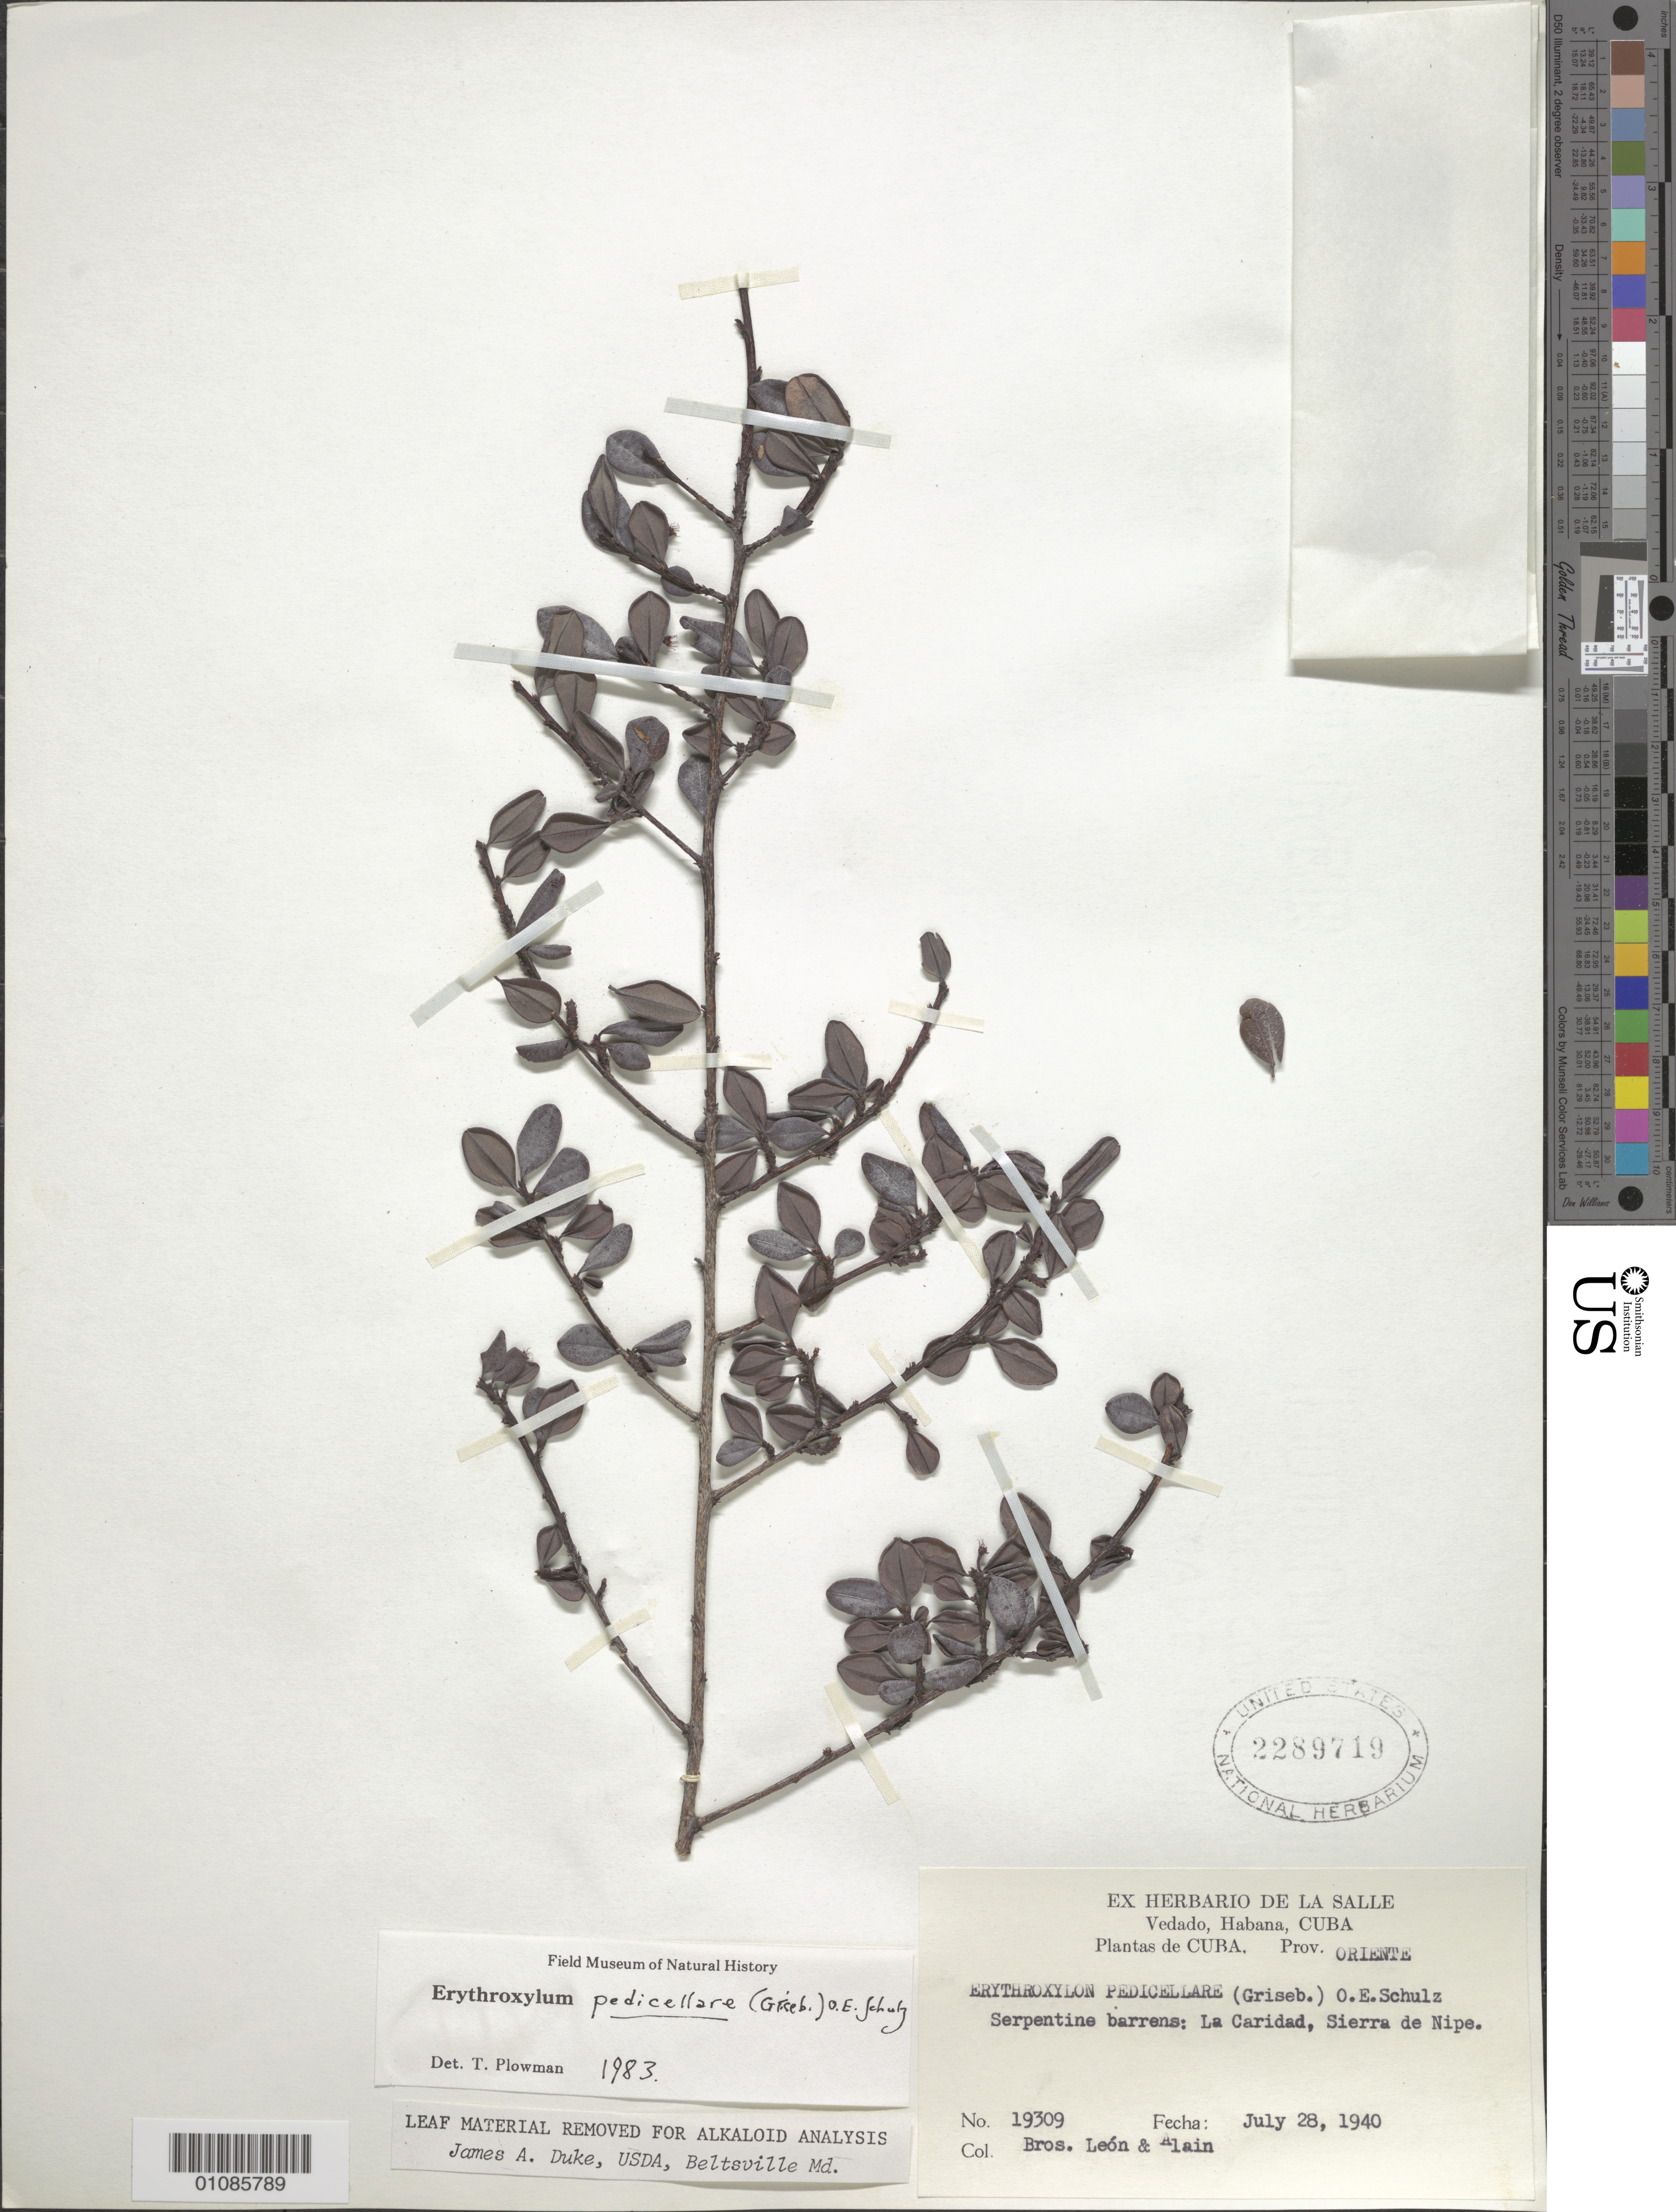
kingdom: Plantae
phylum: Tracheophyta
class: Magnoliopsida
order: Malpighiales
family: Erythroxylaceae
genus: Erythroxylum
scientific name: Erythroxylum pedicellare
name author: (Griseb.) O.E. Schulz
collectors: Bro. León & A. H. Liogier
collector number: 19309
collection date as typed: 28 Jul 1940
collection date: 1940-07-28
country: Cuba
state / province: Holguín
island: Cuba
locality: Serpentine Barrens: La caridad, Sierra de Nipe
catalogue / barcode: US 2289719